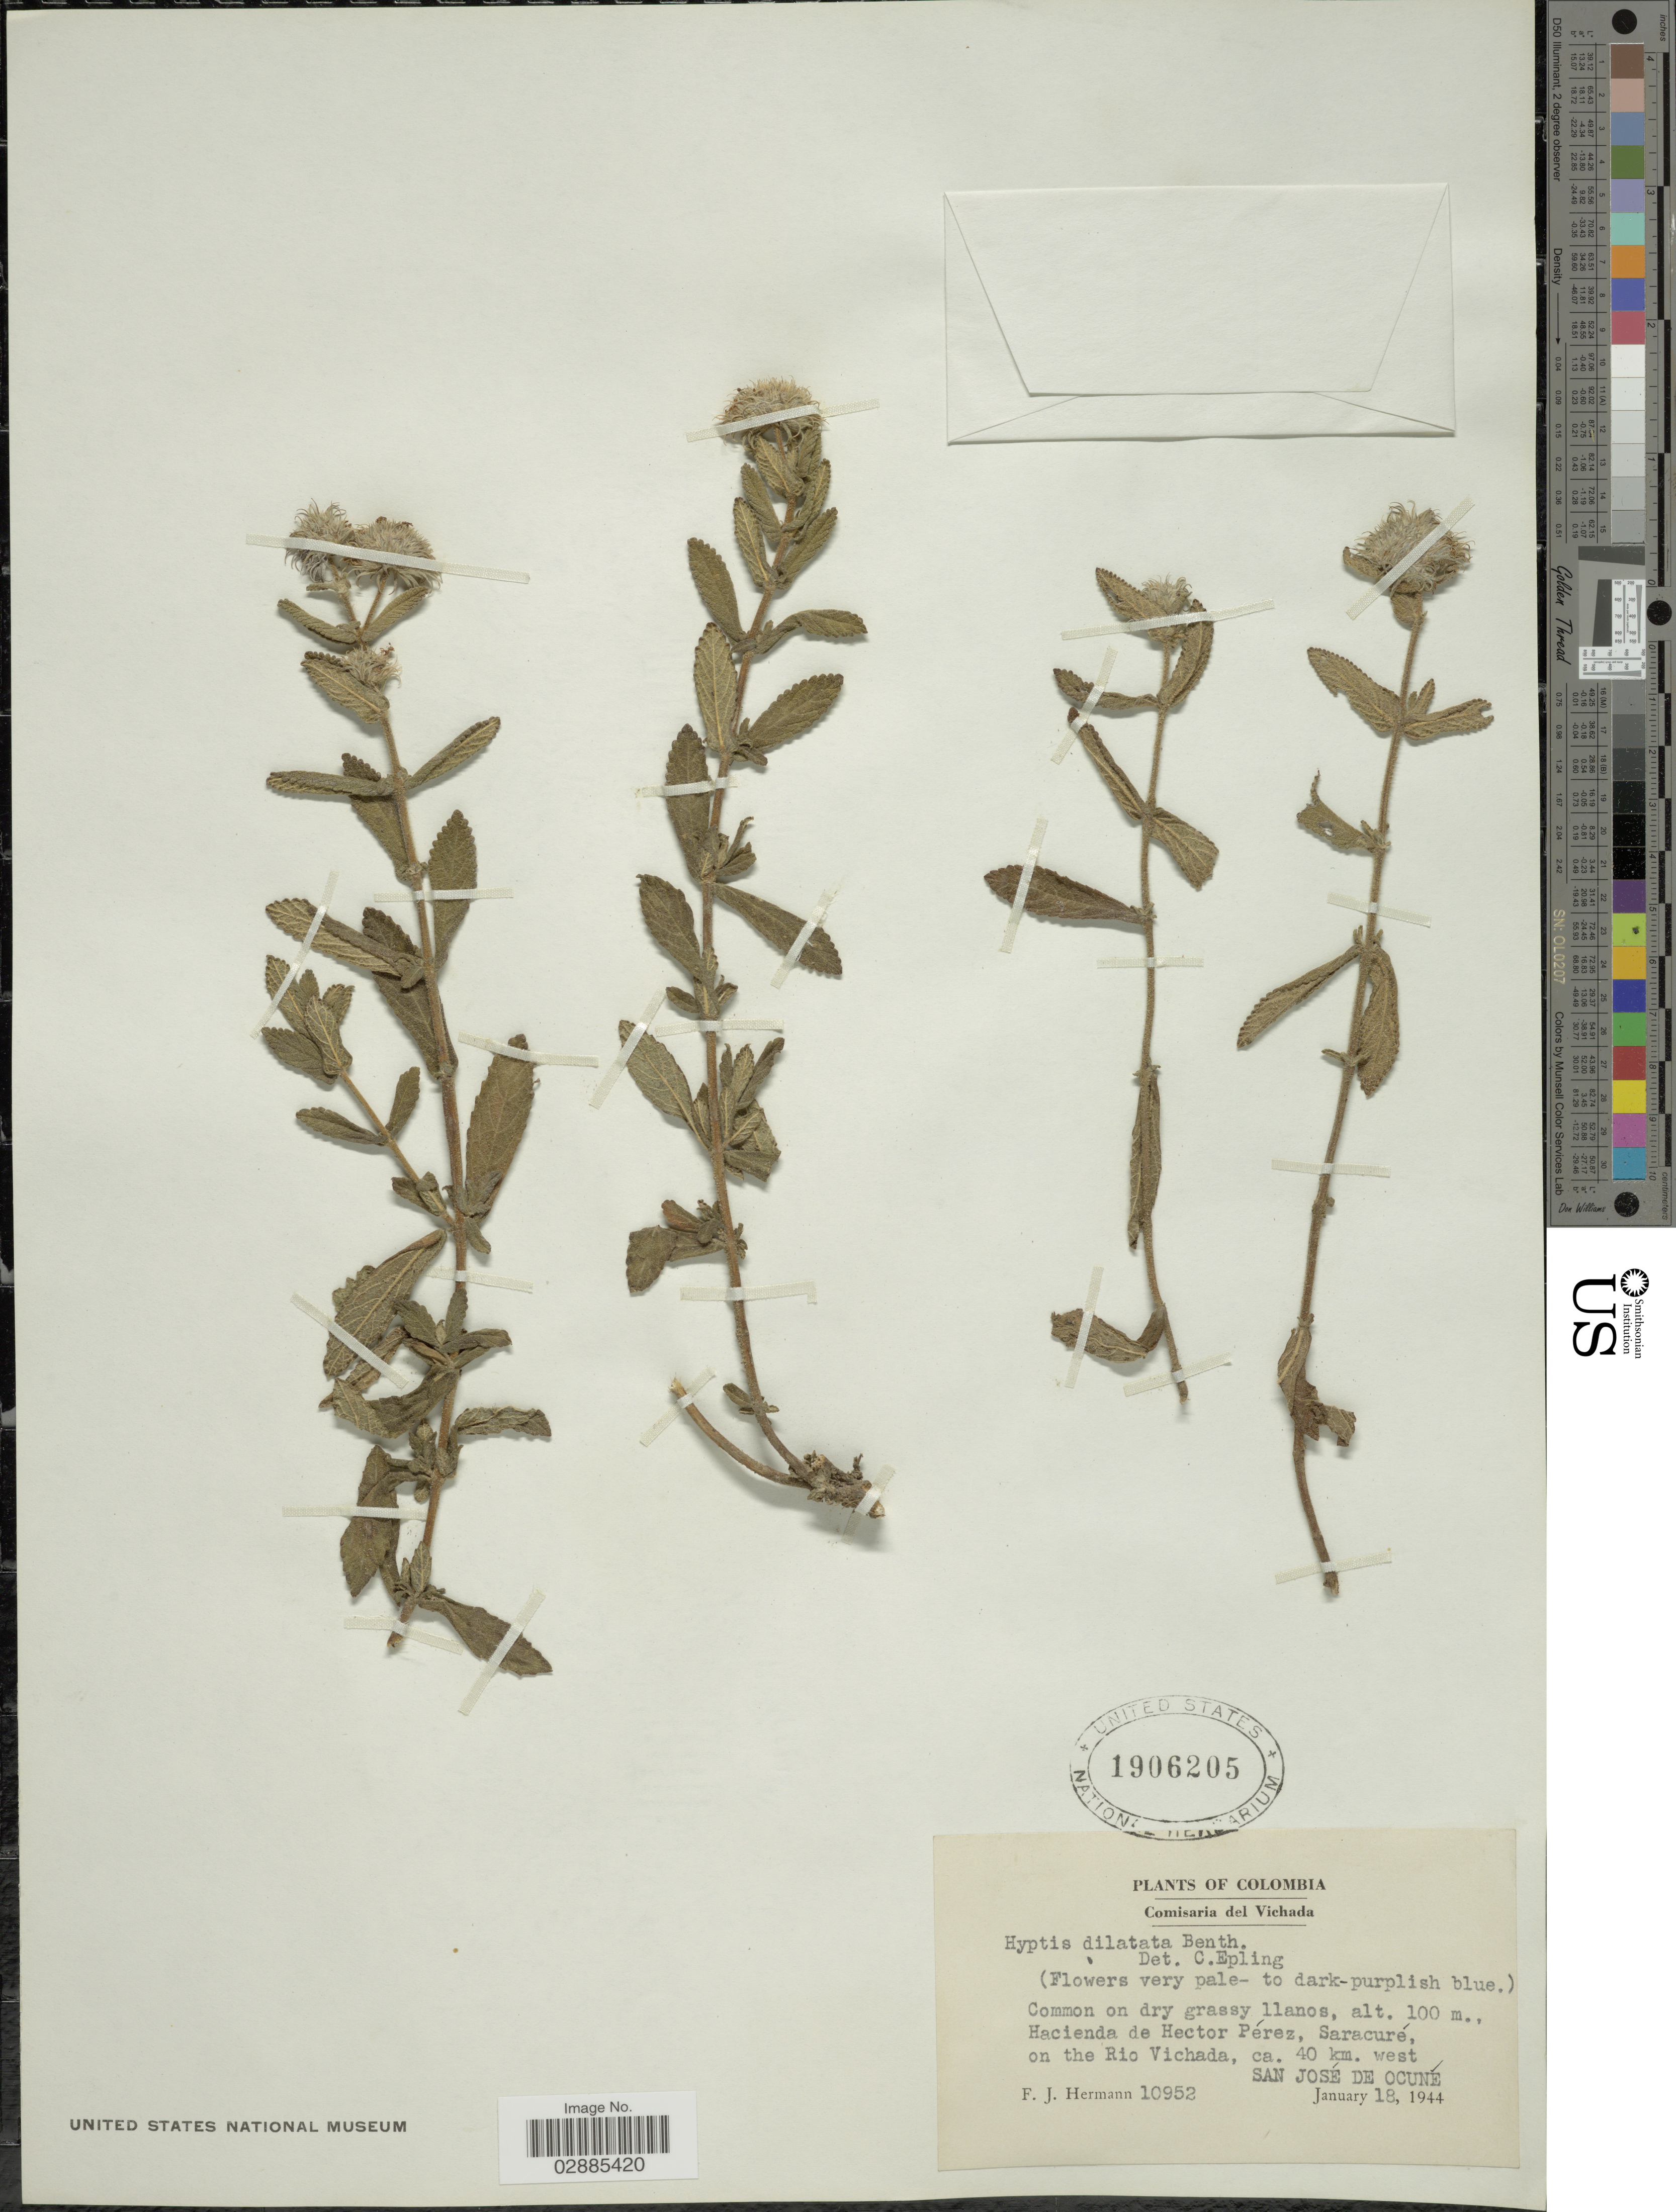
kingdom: Plantae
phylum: Tracheophyta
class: Magnoliopsida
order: Lamiales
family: Lamiaceae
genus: Hyptis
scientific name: Hyptis dilatata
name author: Benth.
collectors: F. J. Hermann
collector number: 10952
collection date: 1944-01-18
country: Colombia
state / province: Vichada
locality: Comisaria del Vichada. Hacienda de Hector Pérez, Saracuré, on the Rio Vichada, ca. 40 km. west San José de Ocuné.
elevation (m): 100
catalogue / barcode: US 1906205